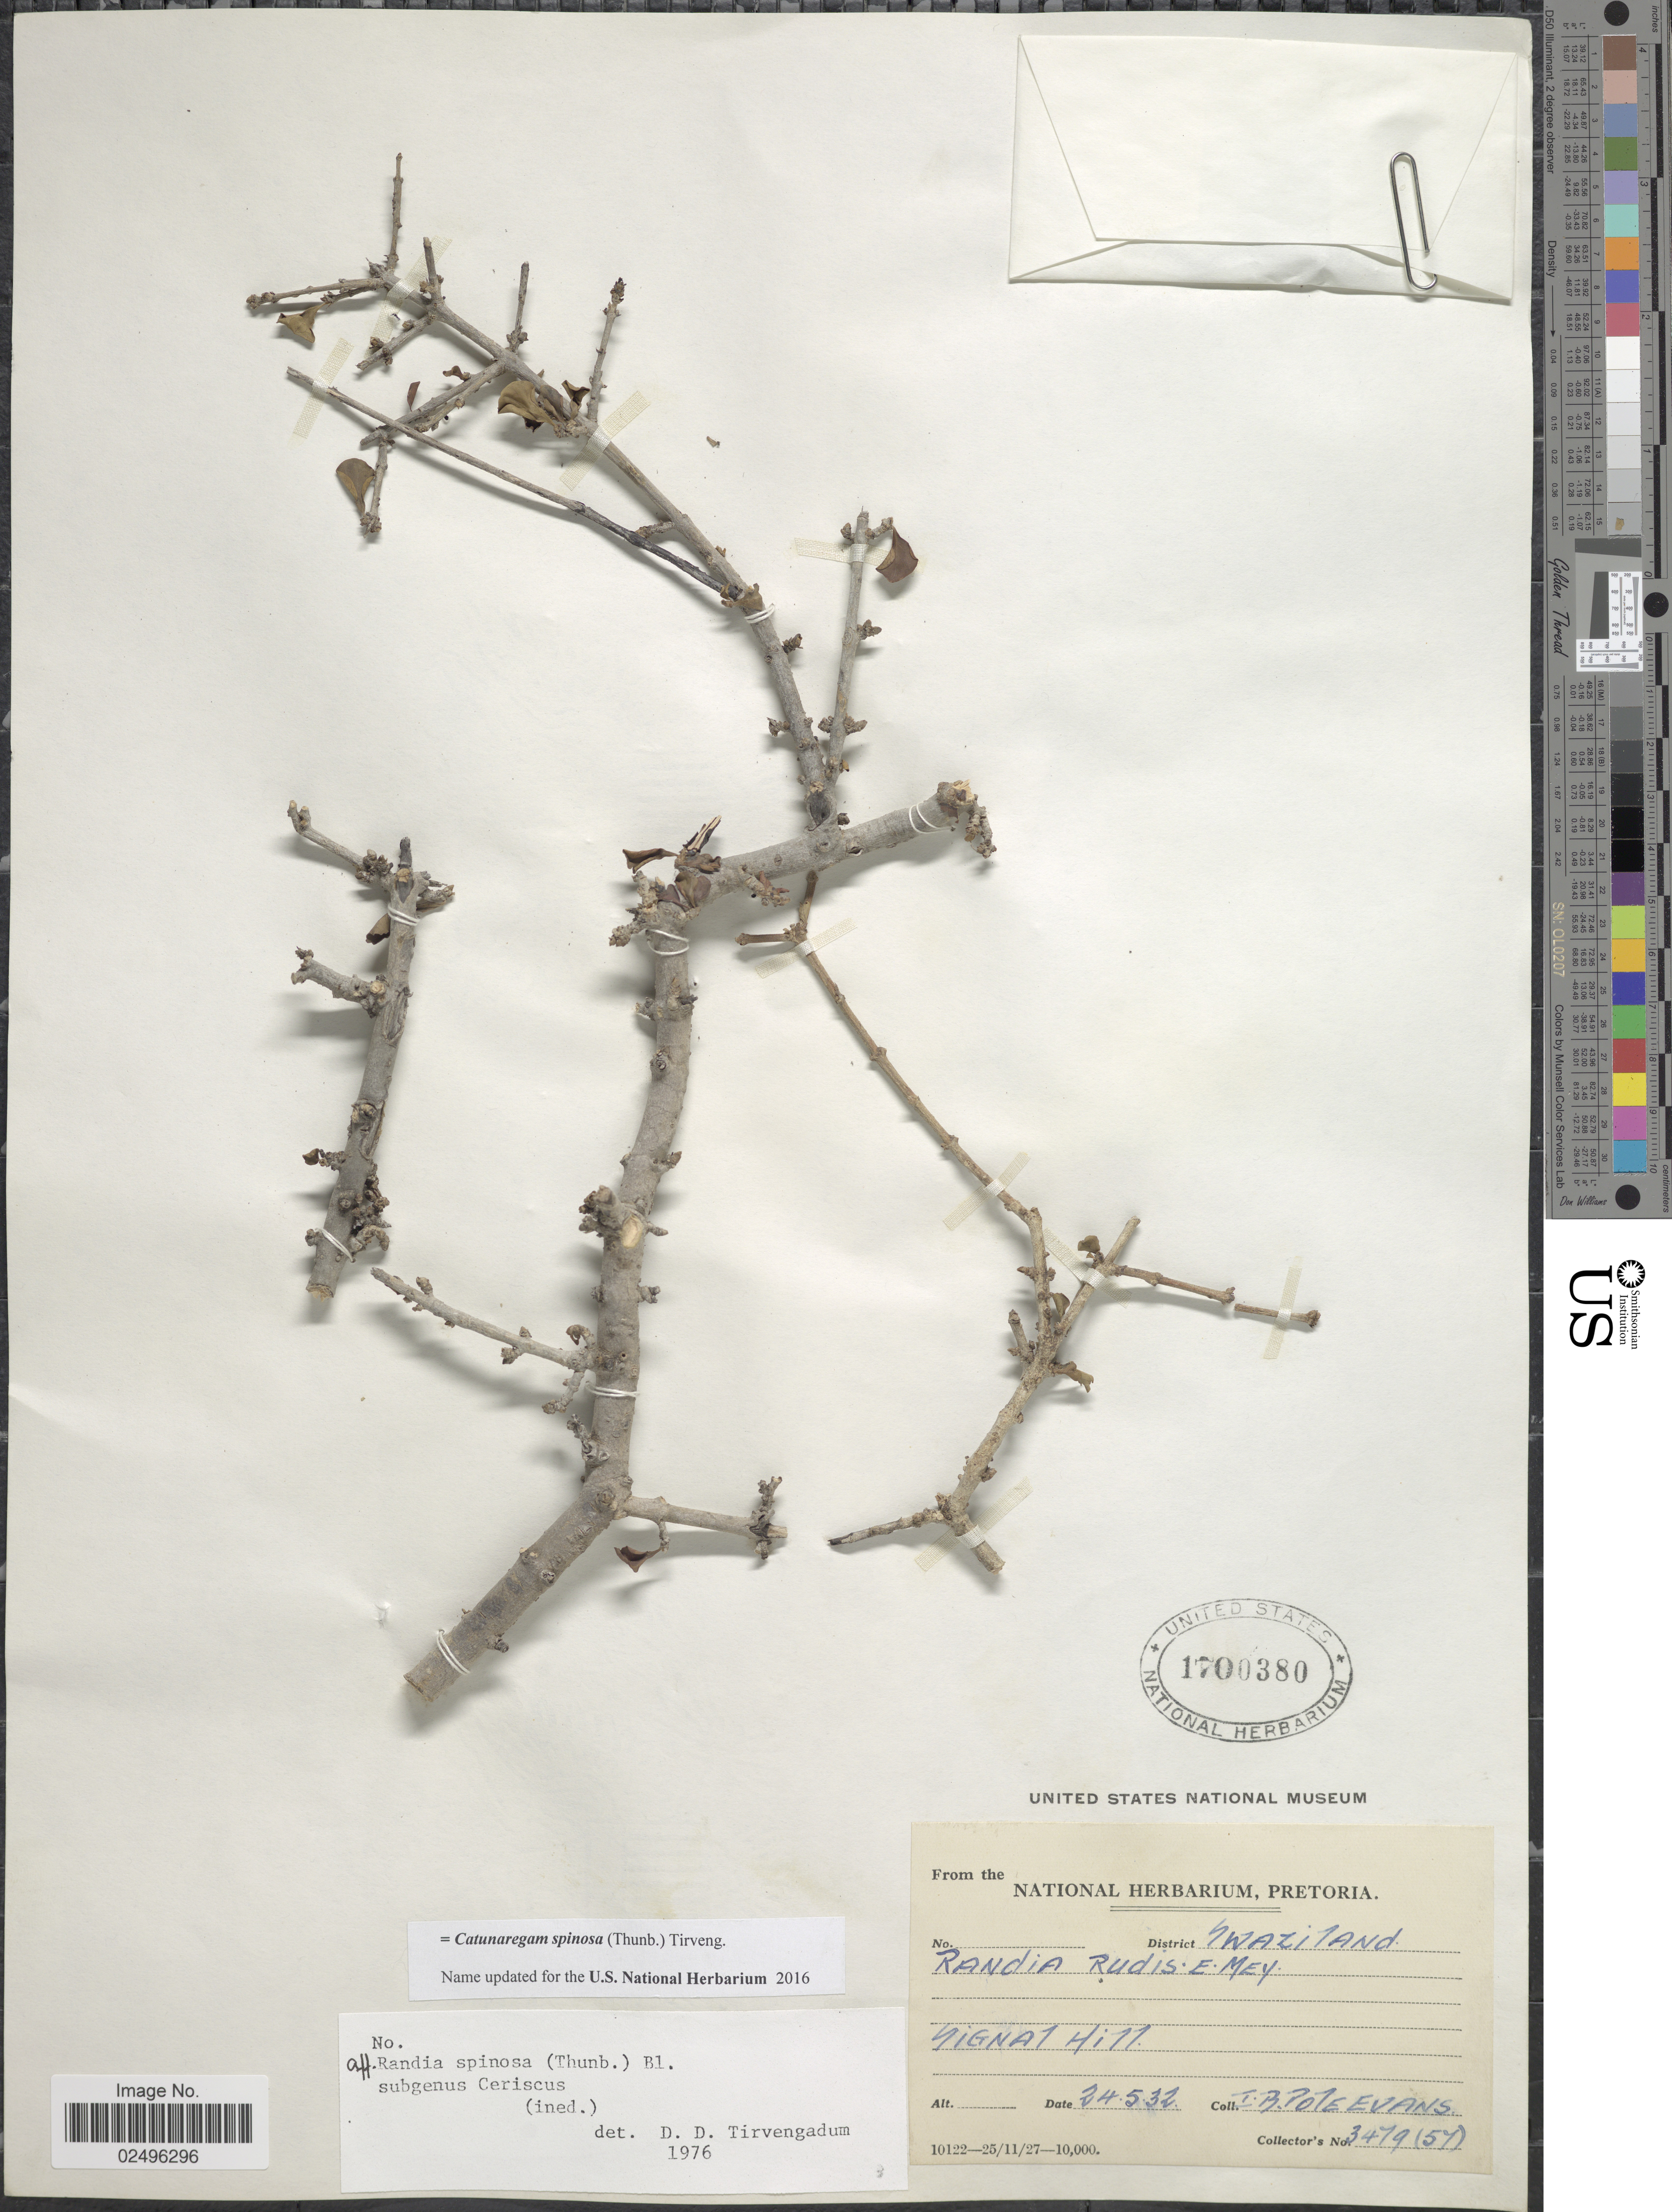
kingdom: Plantae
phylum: Tracheophyta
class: Magnoliopsida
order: Gentianales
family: Rubiaceae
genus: Catunaregam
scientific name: Catunaregam spinosa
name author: (Thunb.) Tirveng.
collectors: I. B. Pole-Evans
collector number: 3479 (57)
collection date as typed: Transcribed d/m/y: 24/5/32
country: Eswatini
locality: Signal Hill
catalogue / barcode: US 1700380